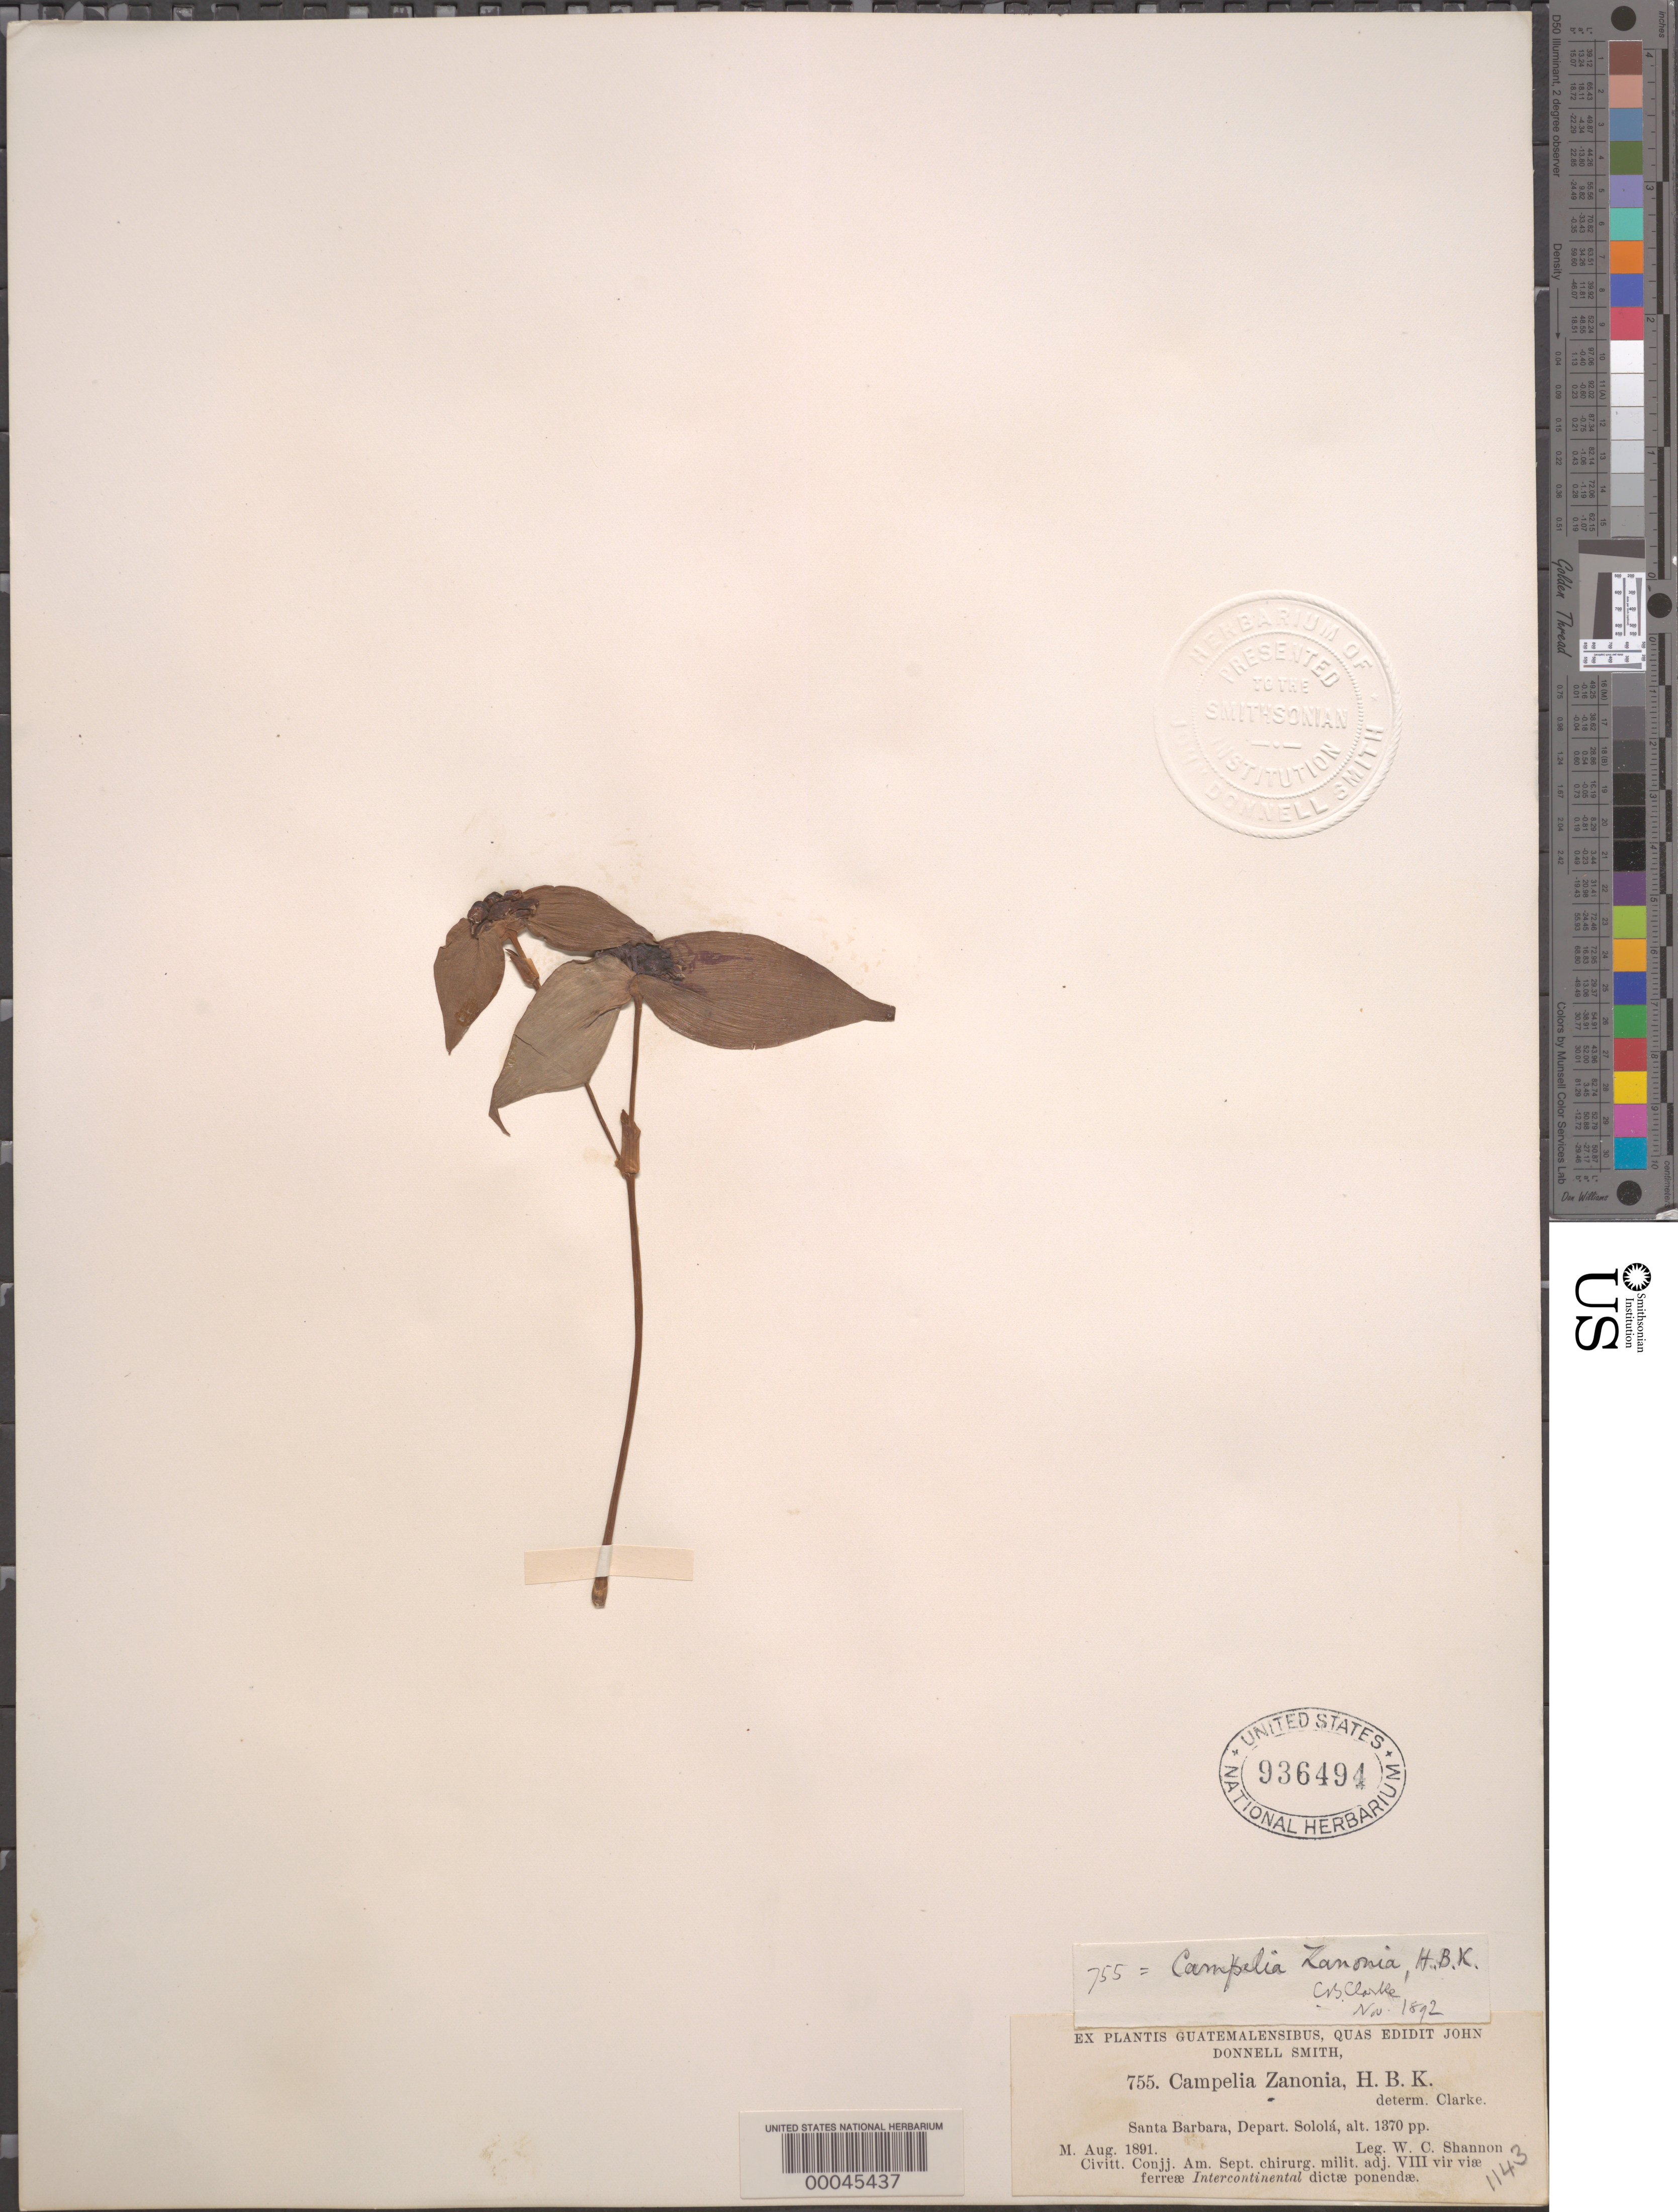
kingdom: Plantae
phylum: Tracheophyta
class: Liliopsida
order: Commelinales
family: Commelinaceae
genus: Tradescantia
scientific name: Tradescantia zanonia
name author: (L.) Sw.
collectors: W. C. Shannon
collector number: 755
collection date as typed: Aug 1891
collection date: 1891-08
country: Guatemala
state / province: Sololá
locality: Santa Bárbara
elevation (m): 418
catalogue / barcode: US 936494